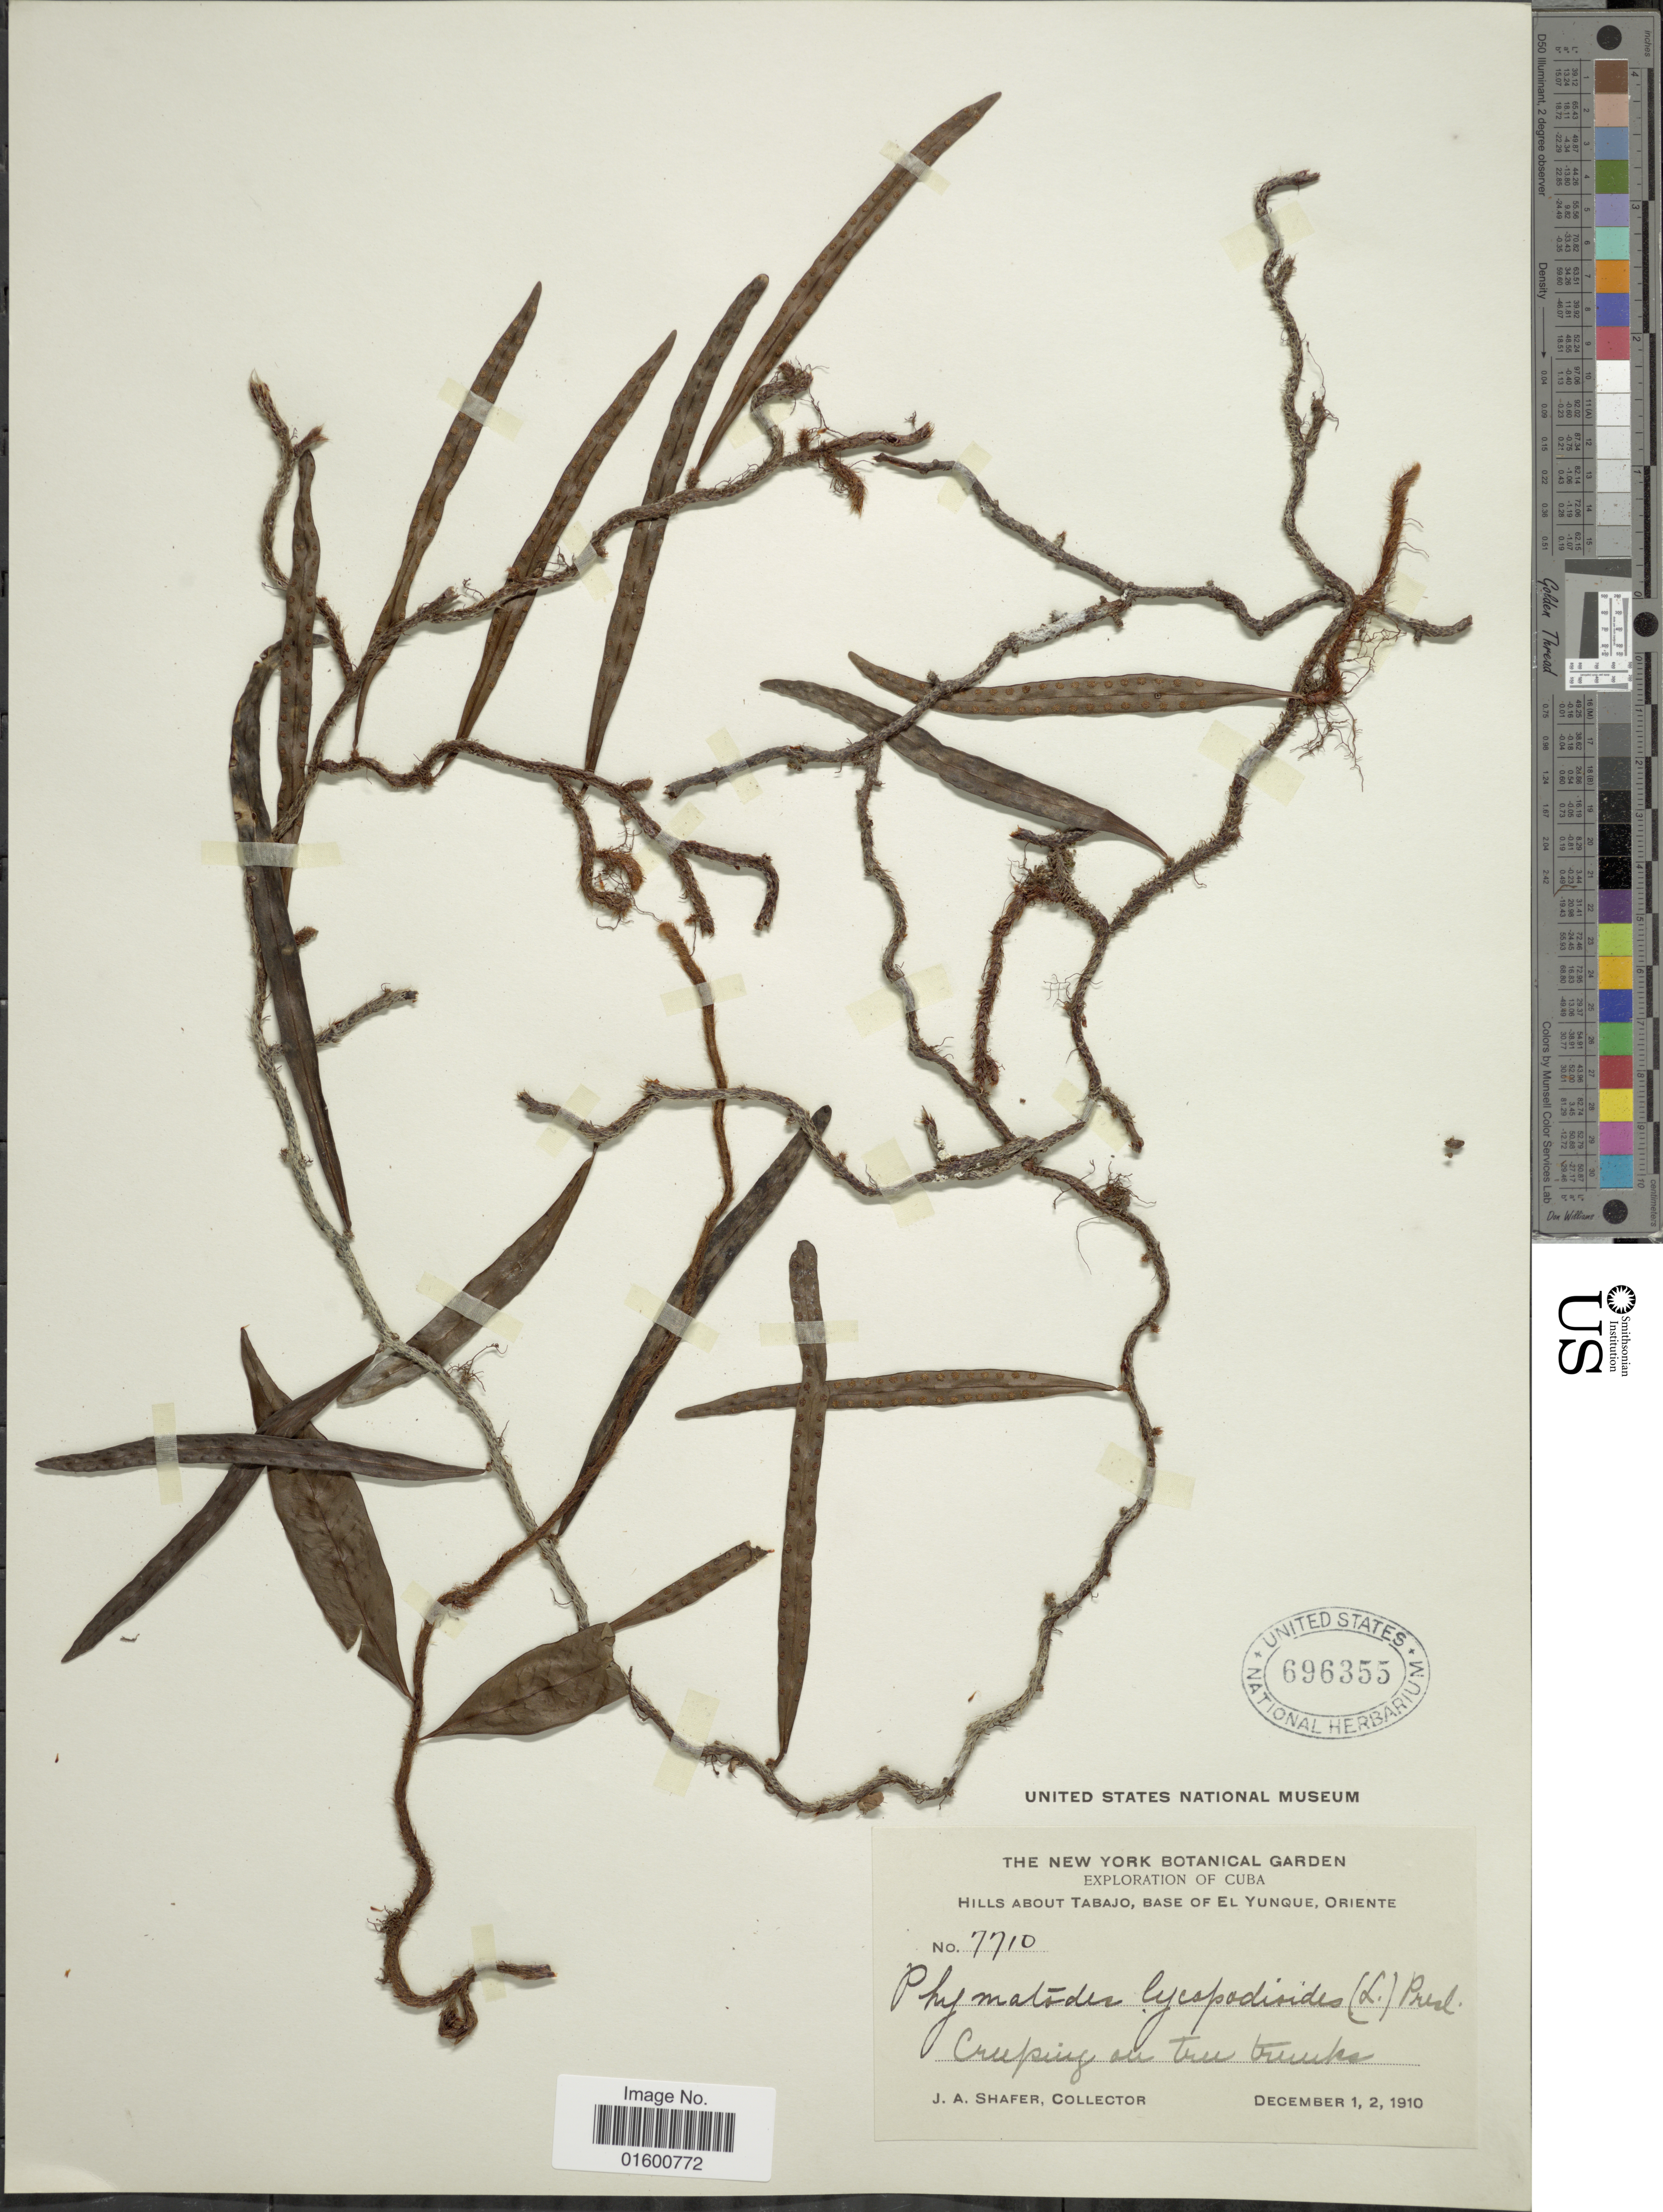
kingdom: Plantae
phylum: Tracheophyta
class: Polypodiopsida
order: Polypodiales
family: Polypodiaceae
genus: Microgramma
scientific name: Microgramma lycopodioides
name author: (L.) Copel.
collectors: J. A. Shafer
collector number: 7710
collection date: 1910-12-01/1910-12-02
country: Cuba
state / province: Oriente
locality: Hills about Tabajo, base of El Yunque, Oriente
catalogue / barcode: US 696355